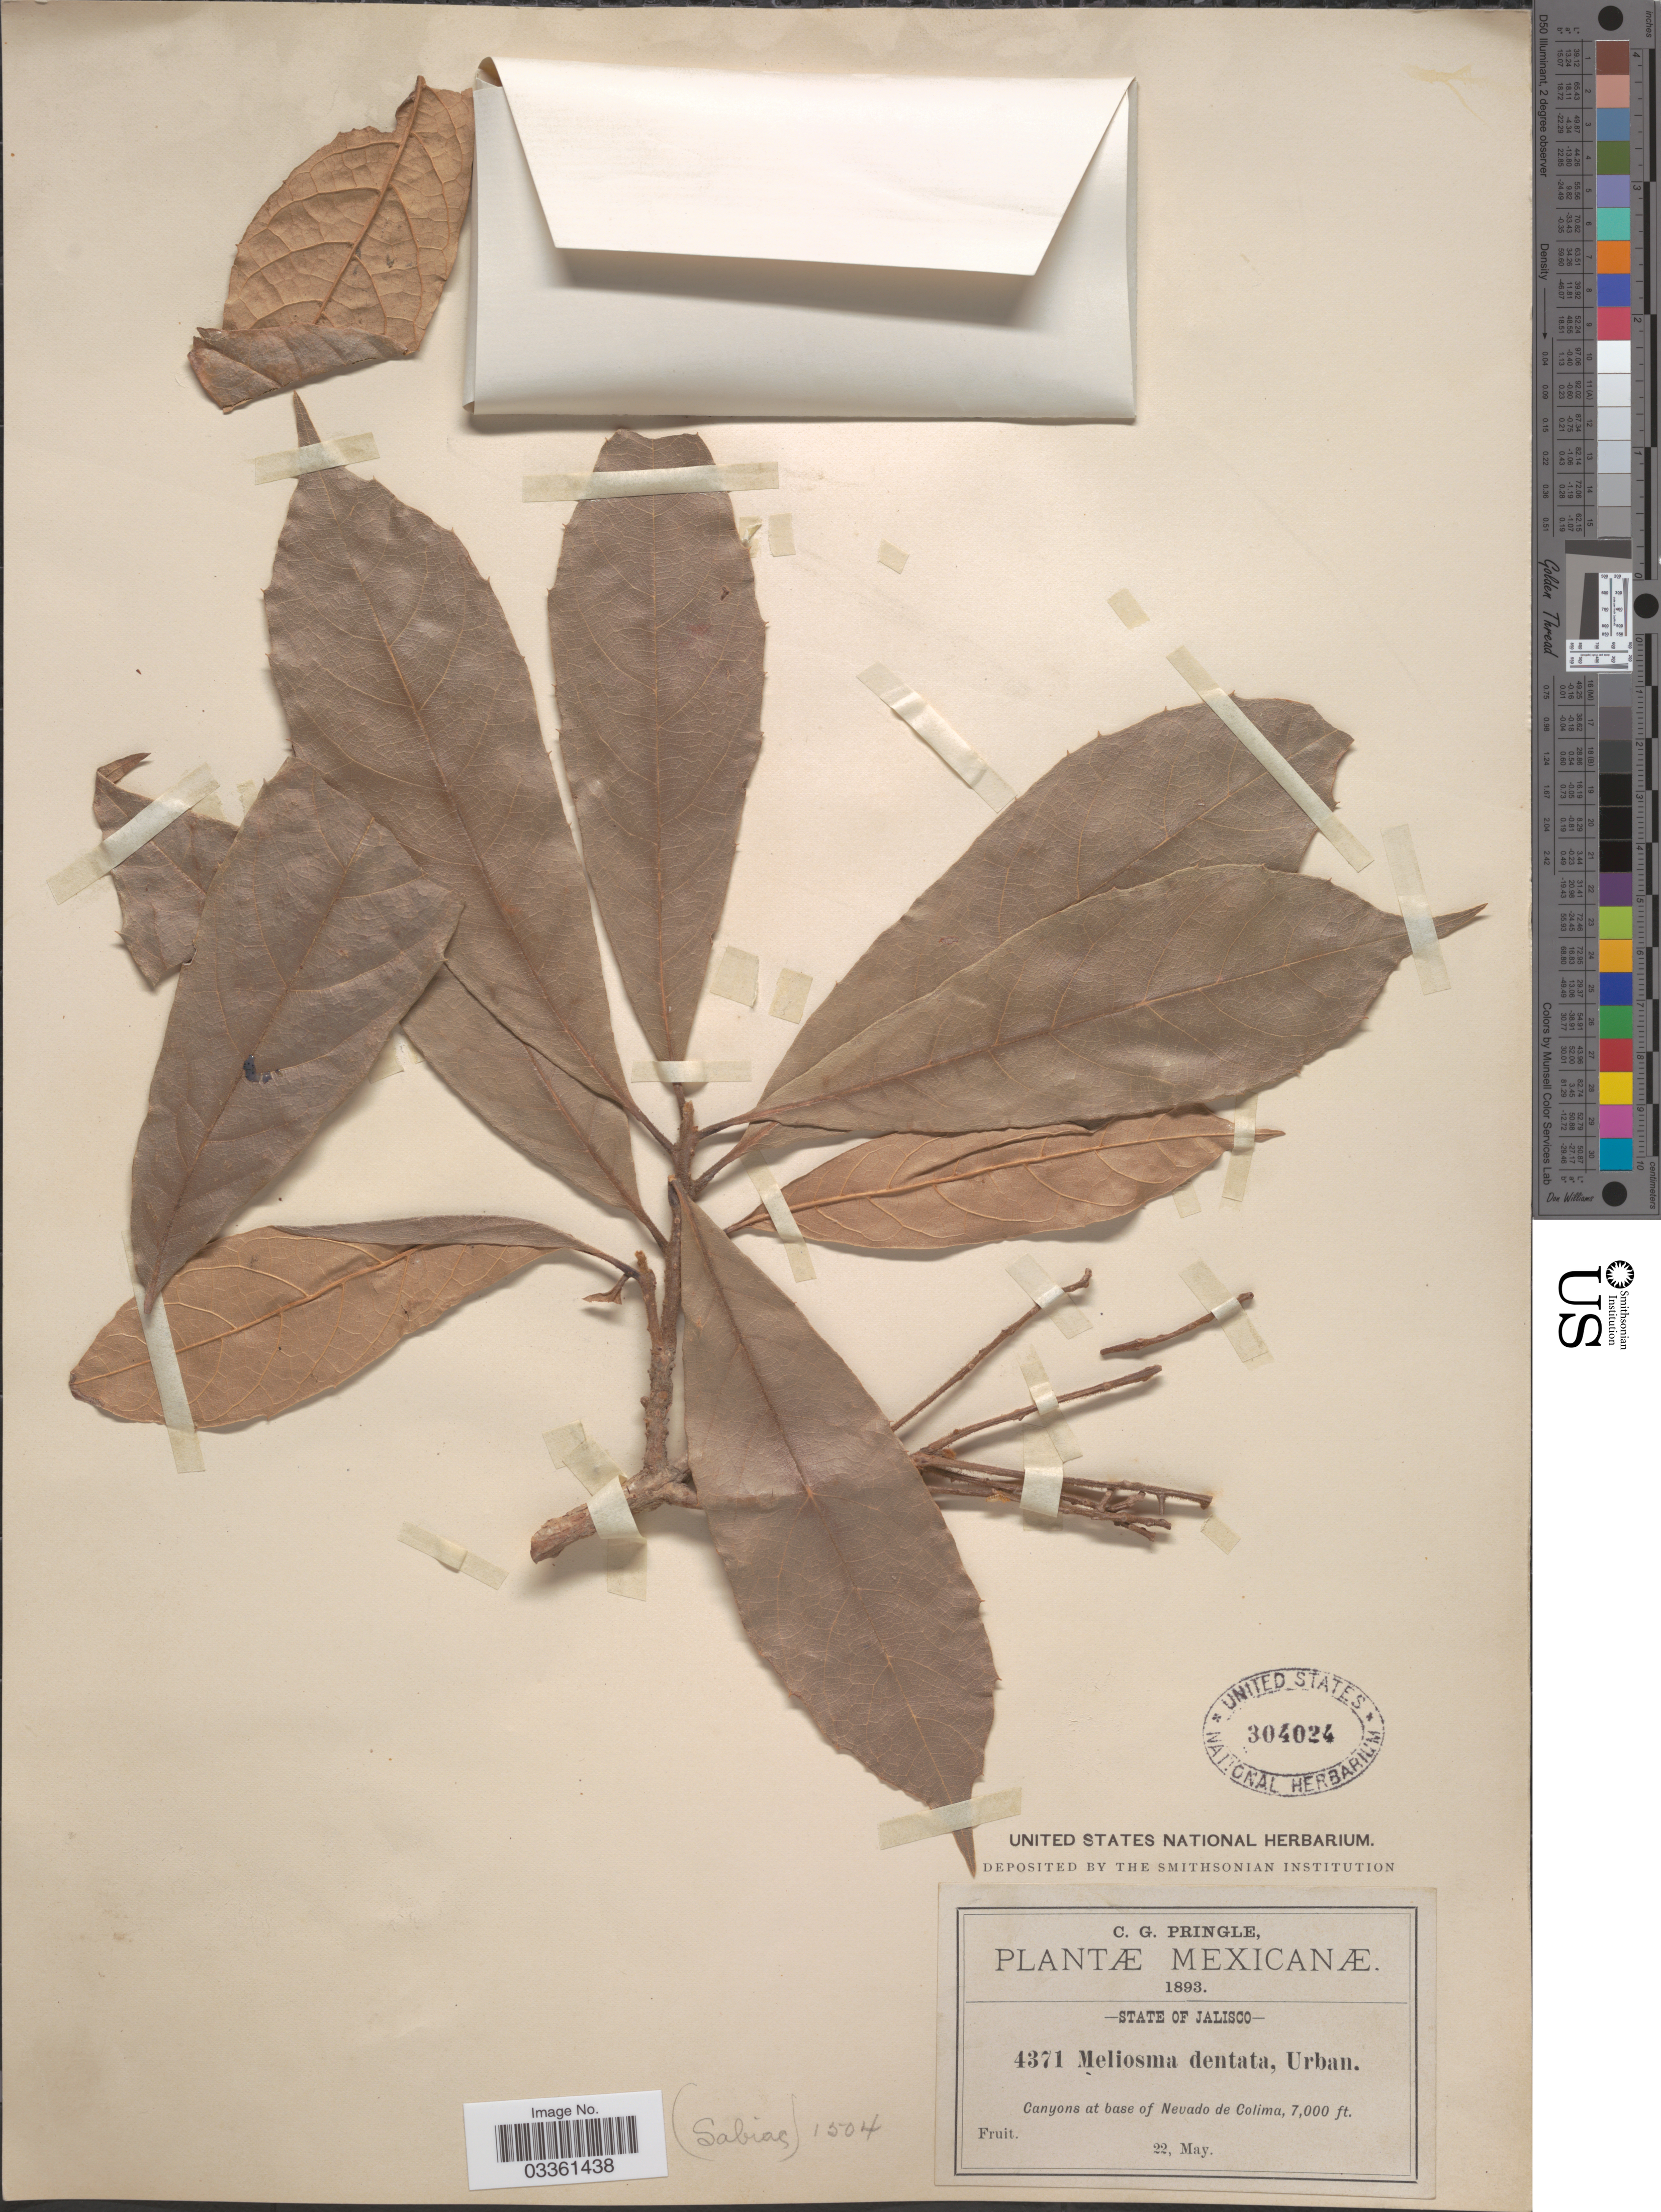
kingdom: Plantae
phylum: Tracheophyta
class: Magnoliopsida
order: Proteales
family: Sabiaceae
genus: Meliosma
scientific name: Meliosma dentata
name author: (Liebm.) Urb.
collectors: C. G. Pringle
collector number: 4371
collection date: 1893-05-22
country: Mexico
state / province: Jalisco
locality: Canyons at base of Nevado de Colima.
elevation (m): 2134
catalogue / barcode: US 304024